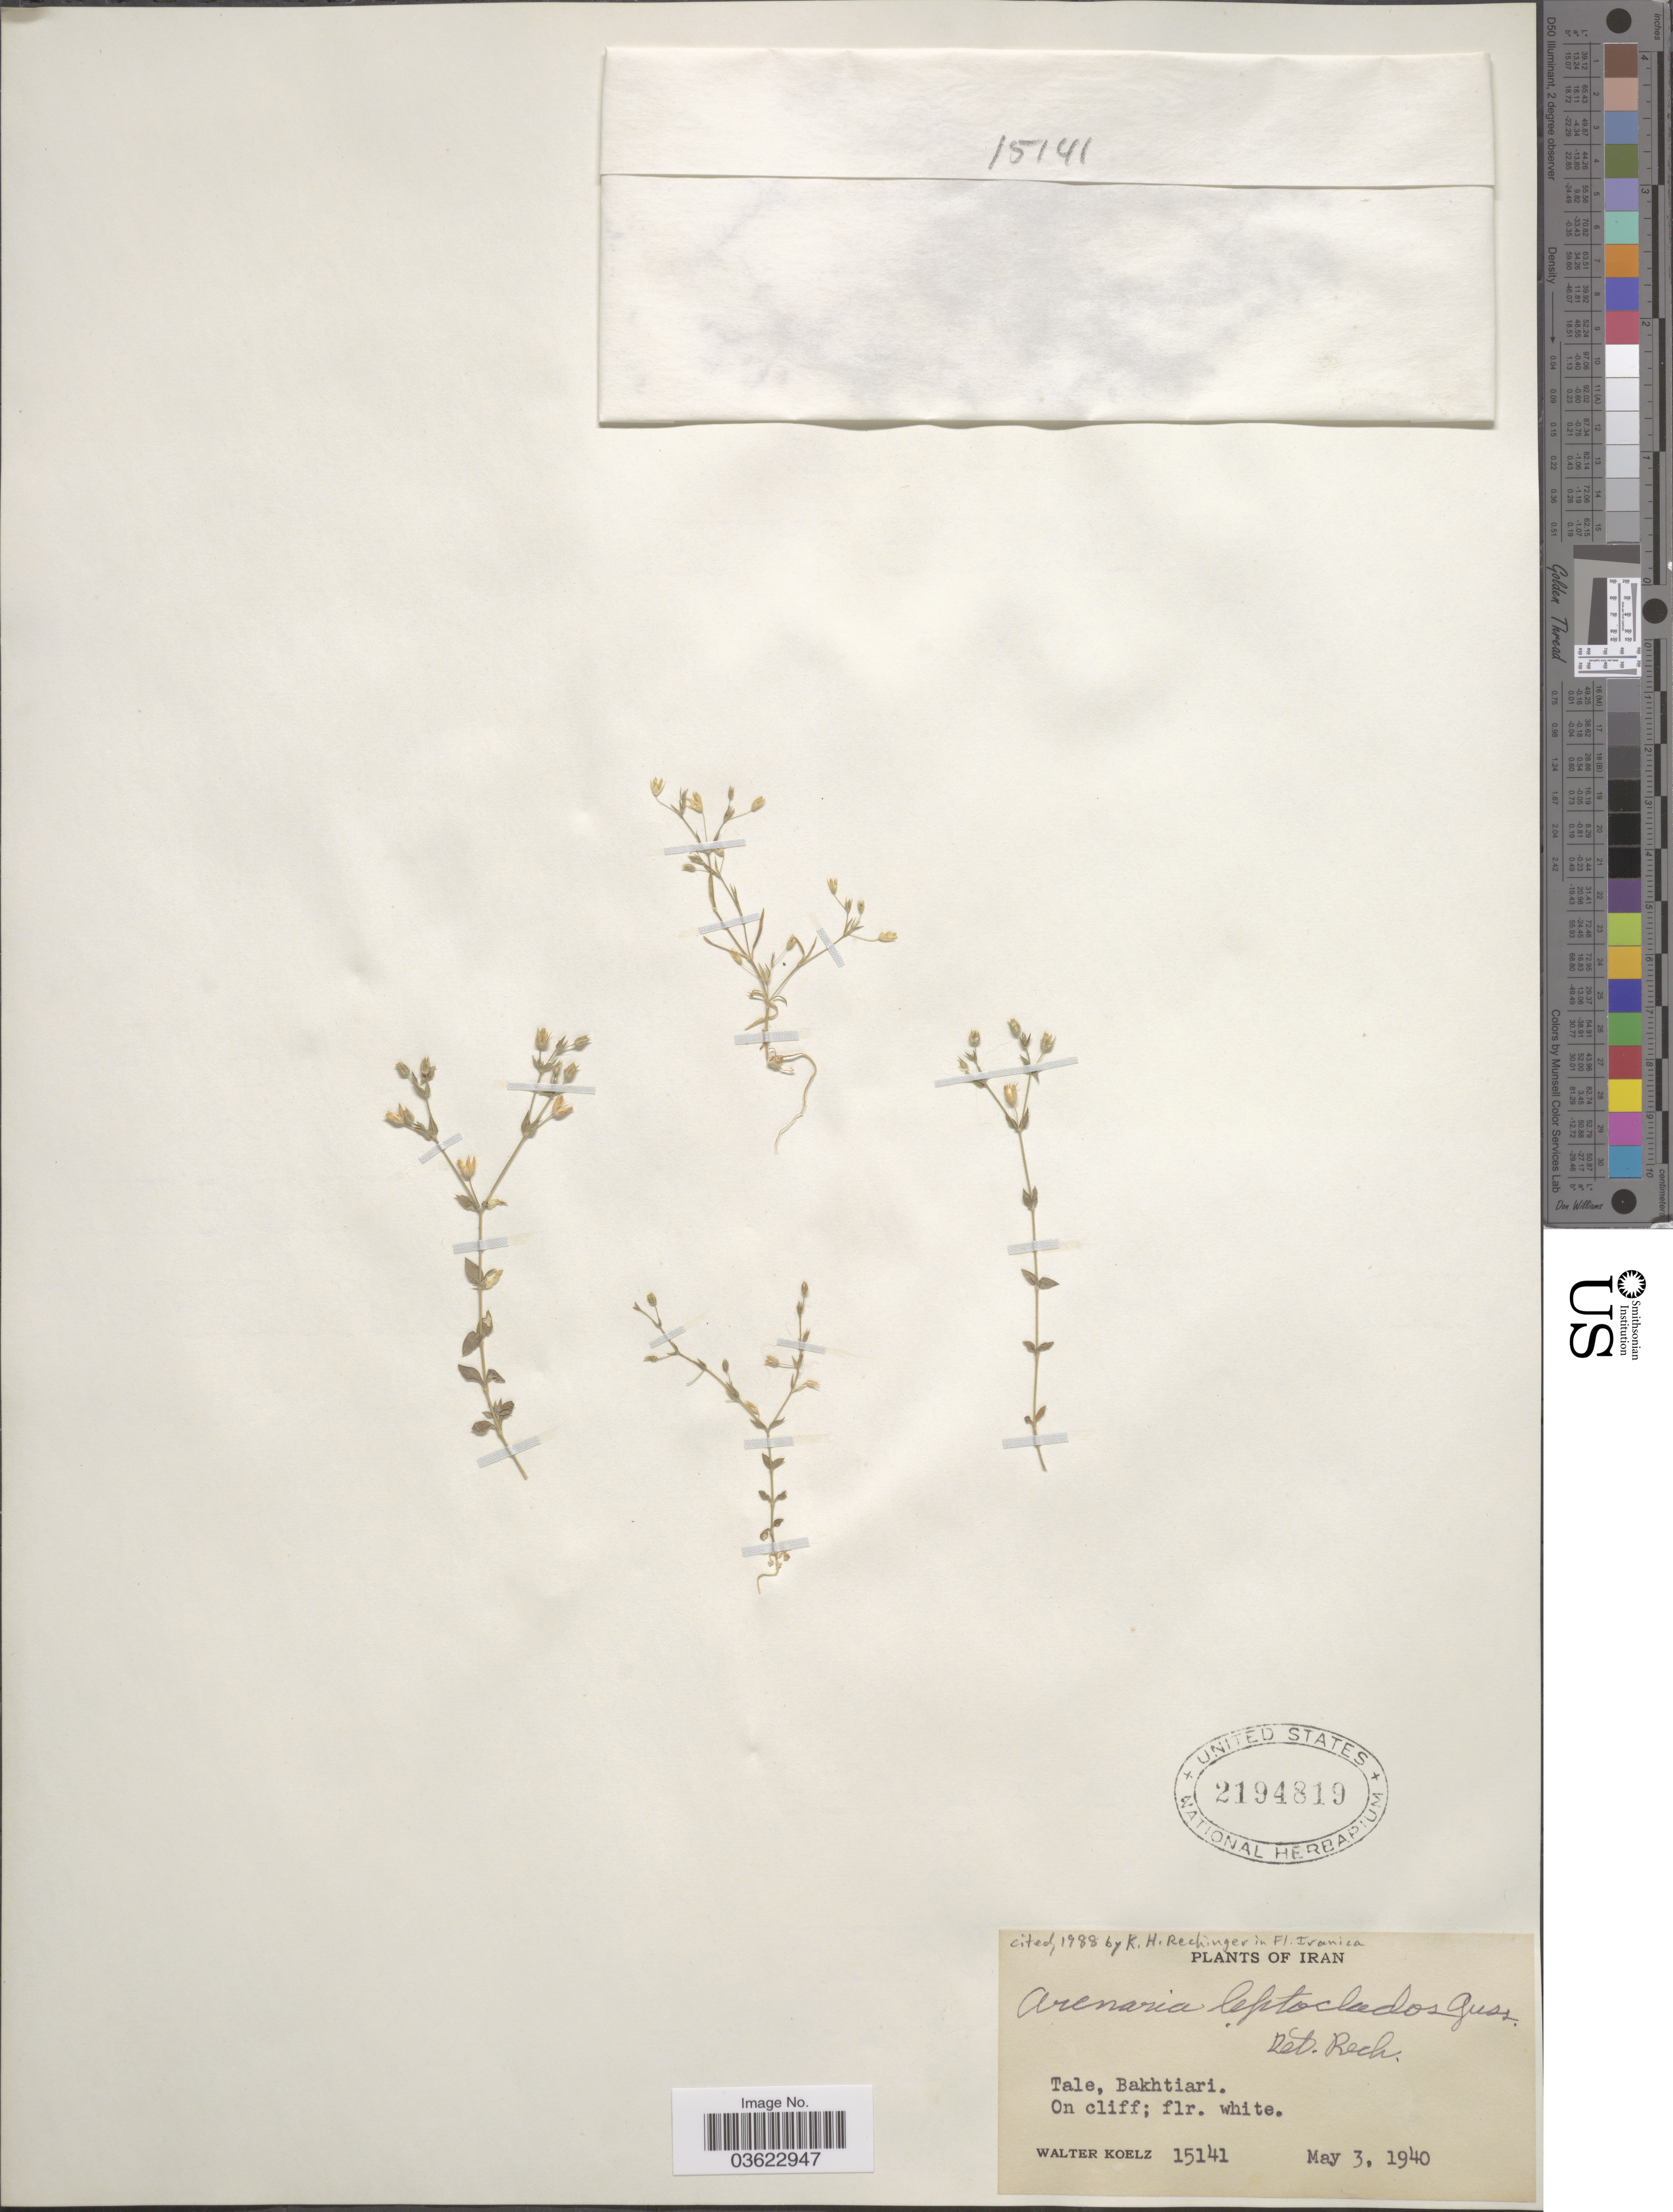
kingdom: Plantae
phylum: Tracheophyta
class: Magnoliopsida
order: Caryophyllales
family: Caryophyllaceae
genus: Arenaria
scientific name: Arenaria leptoclados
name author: (Rchb.) Gussone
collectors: W. N. Koelz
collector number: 15141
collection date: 1940-05-03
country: Iran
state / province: Chahar Mahaal and Bakhtiari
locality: Tale, Bakhtiari.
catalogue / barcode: US 2194819